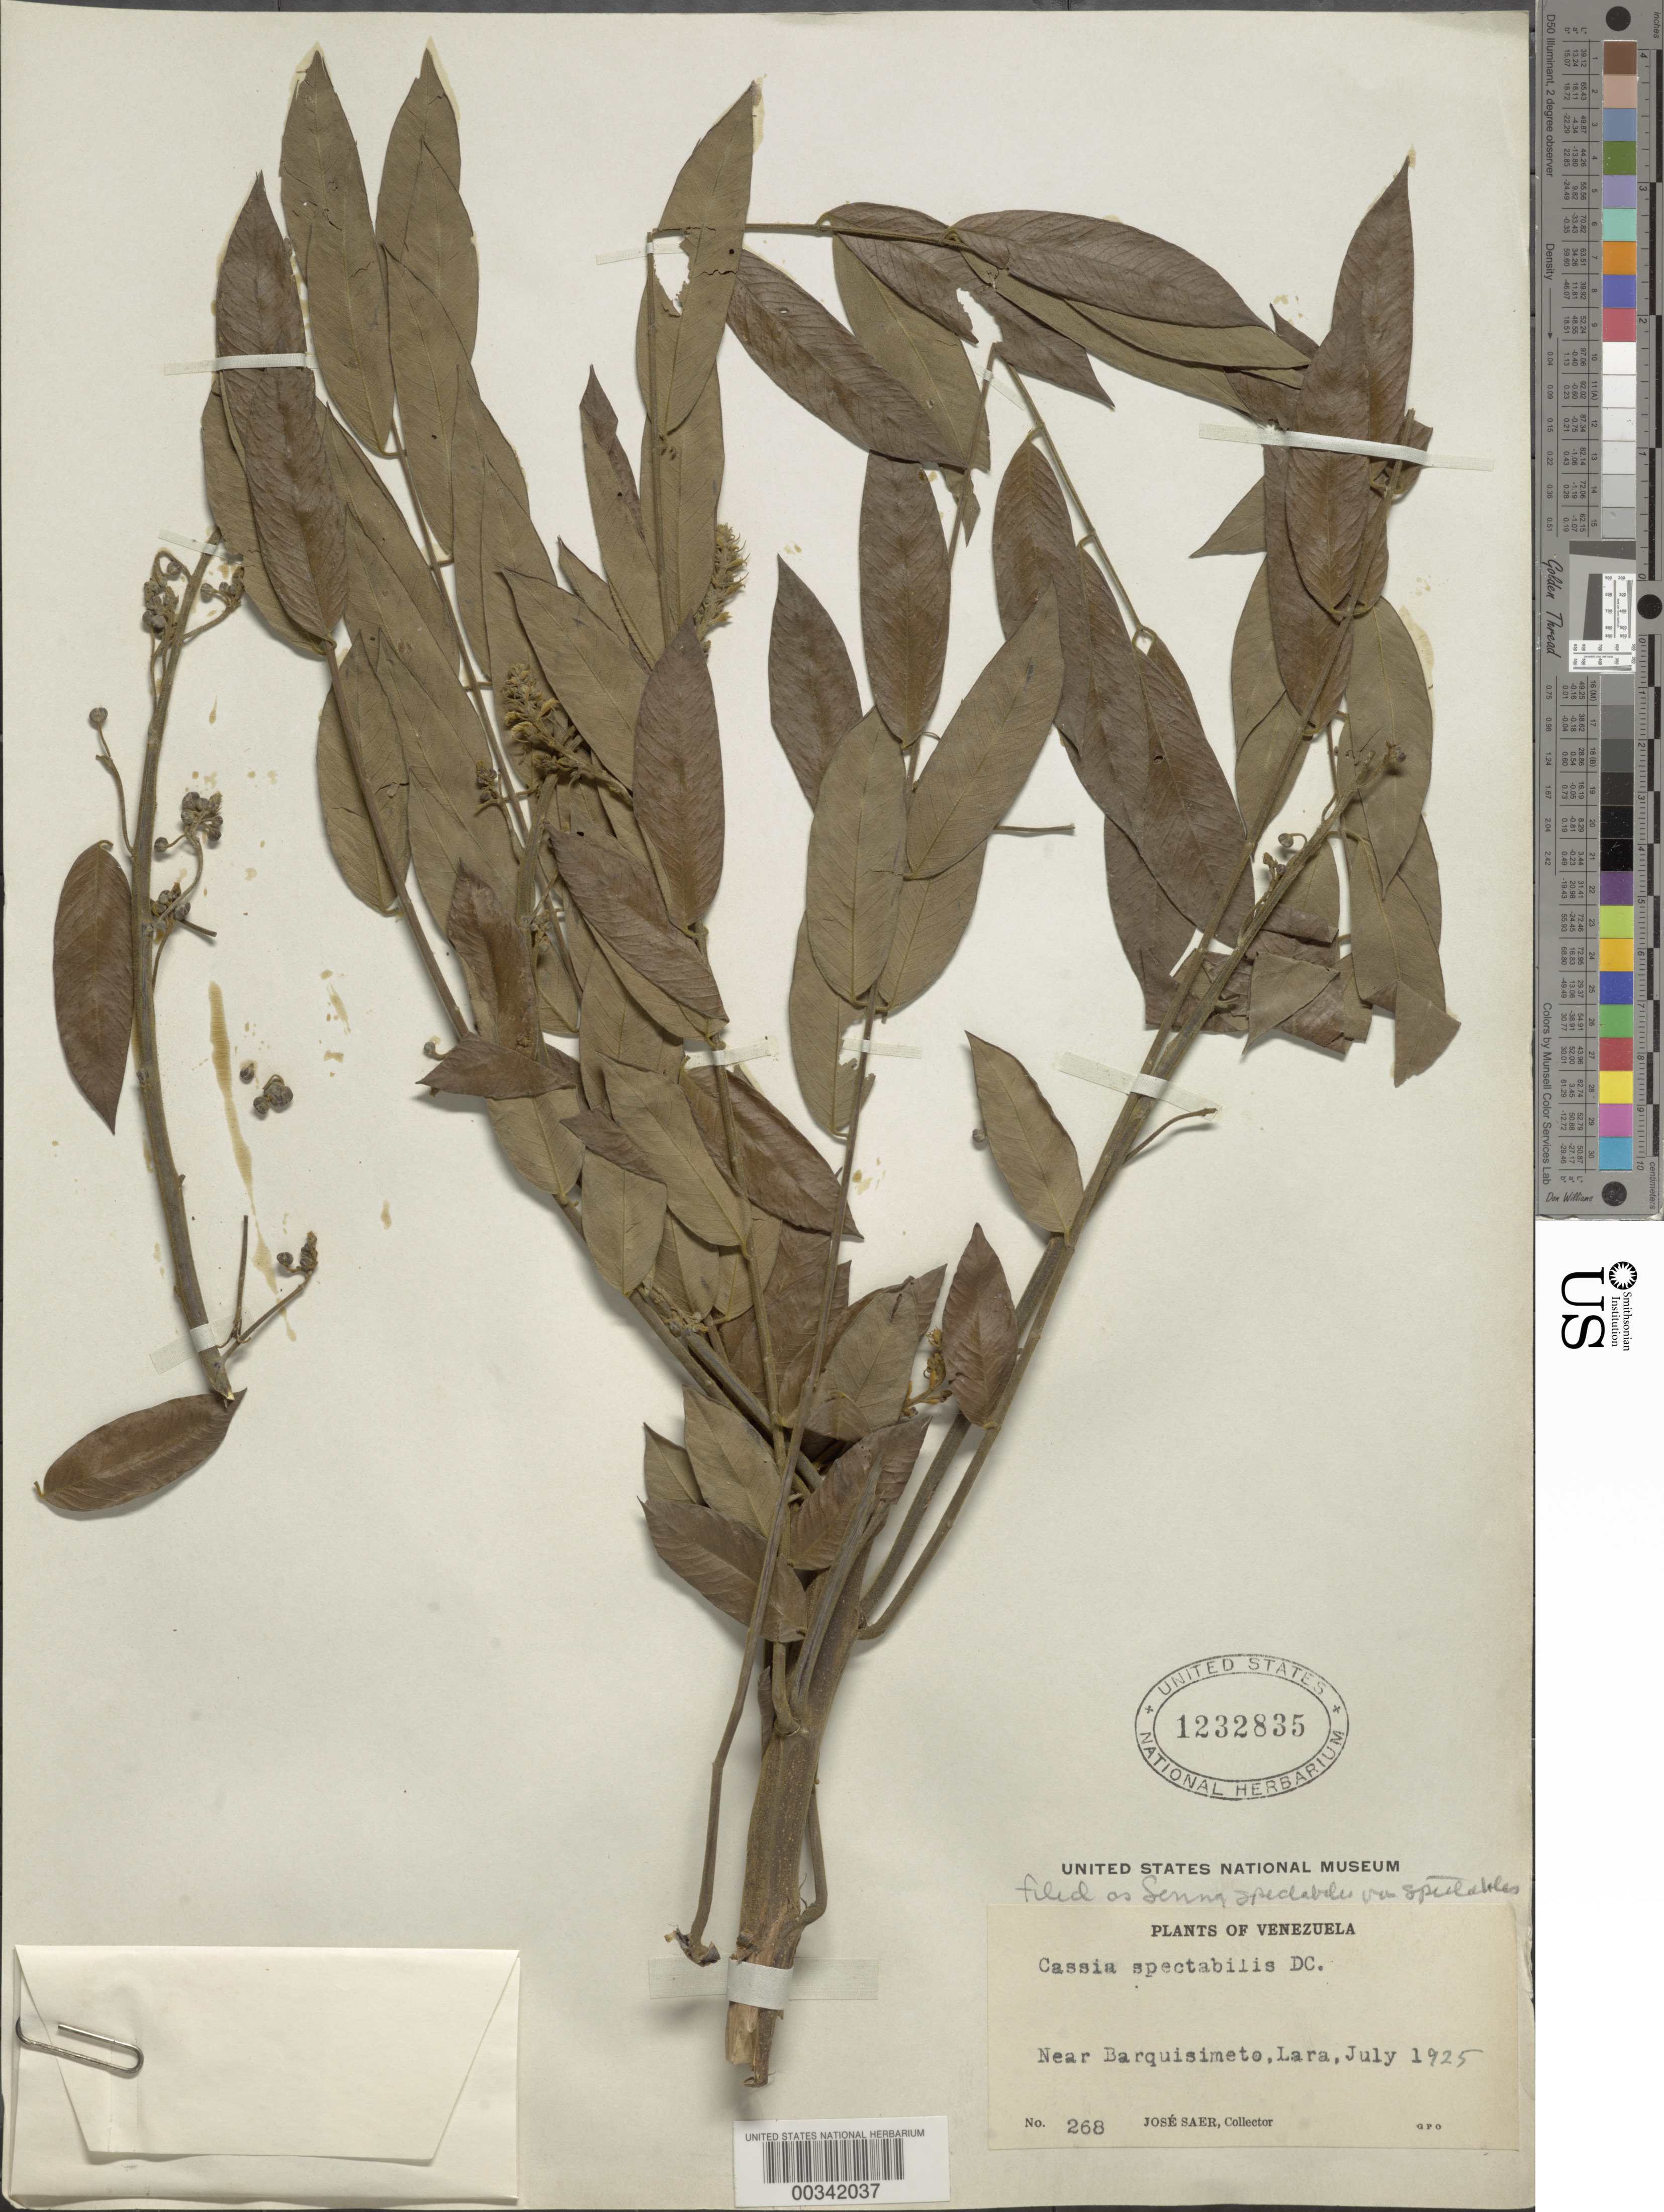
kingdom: Plantae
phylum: Tracheophyta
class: Magnoliopsida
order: Fabales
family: Fabaceae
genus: Senna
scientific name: Senna spectabilis var. spectabilis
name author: (DC.) H.S. Irwin & Barneby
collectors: J. Saer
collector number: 268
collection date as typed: Jul 1925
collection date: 1925-07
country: Venezuela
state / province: Lara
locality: Near barquisimeto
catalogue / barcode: US 1232835